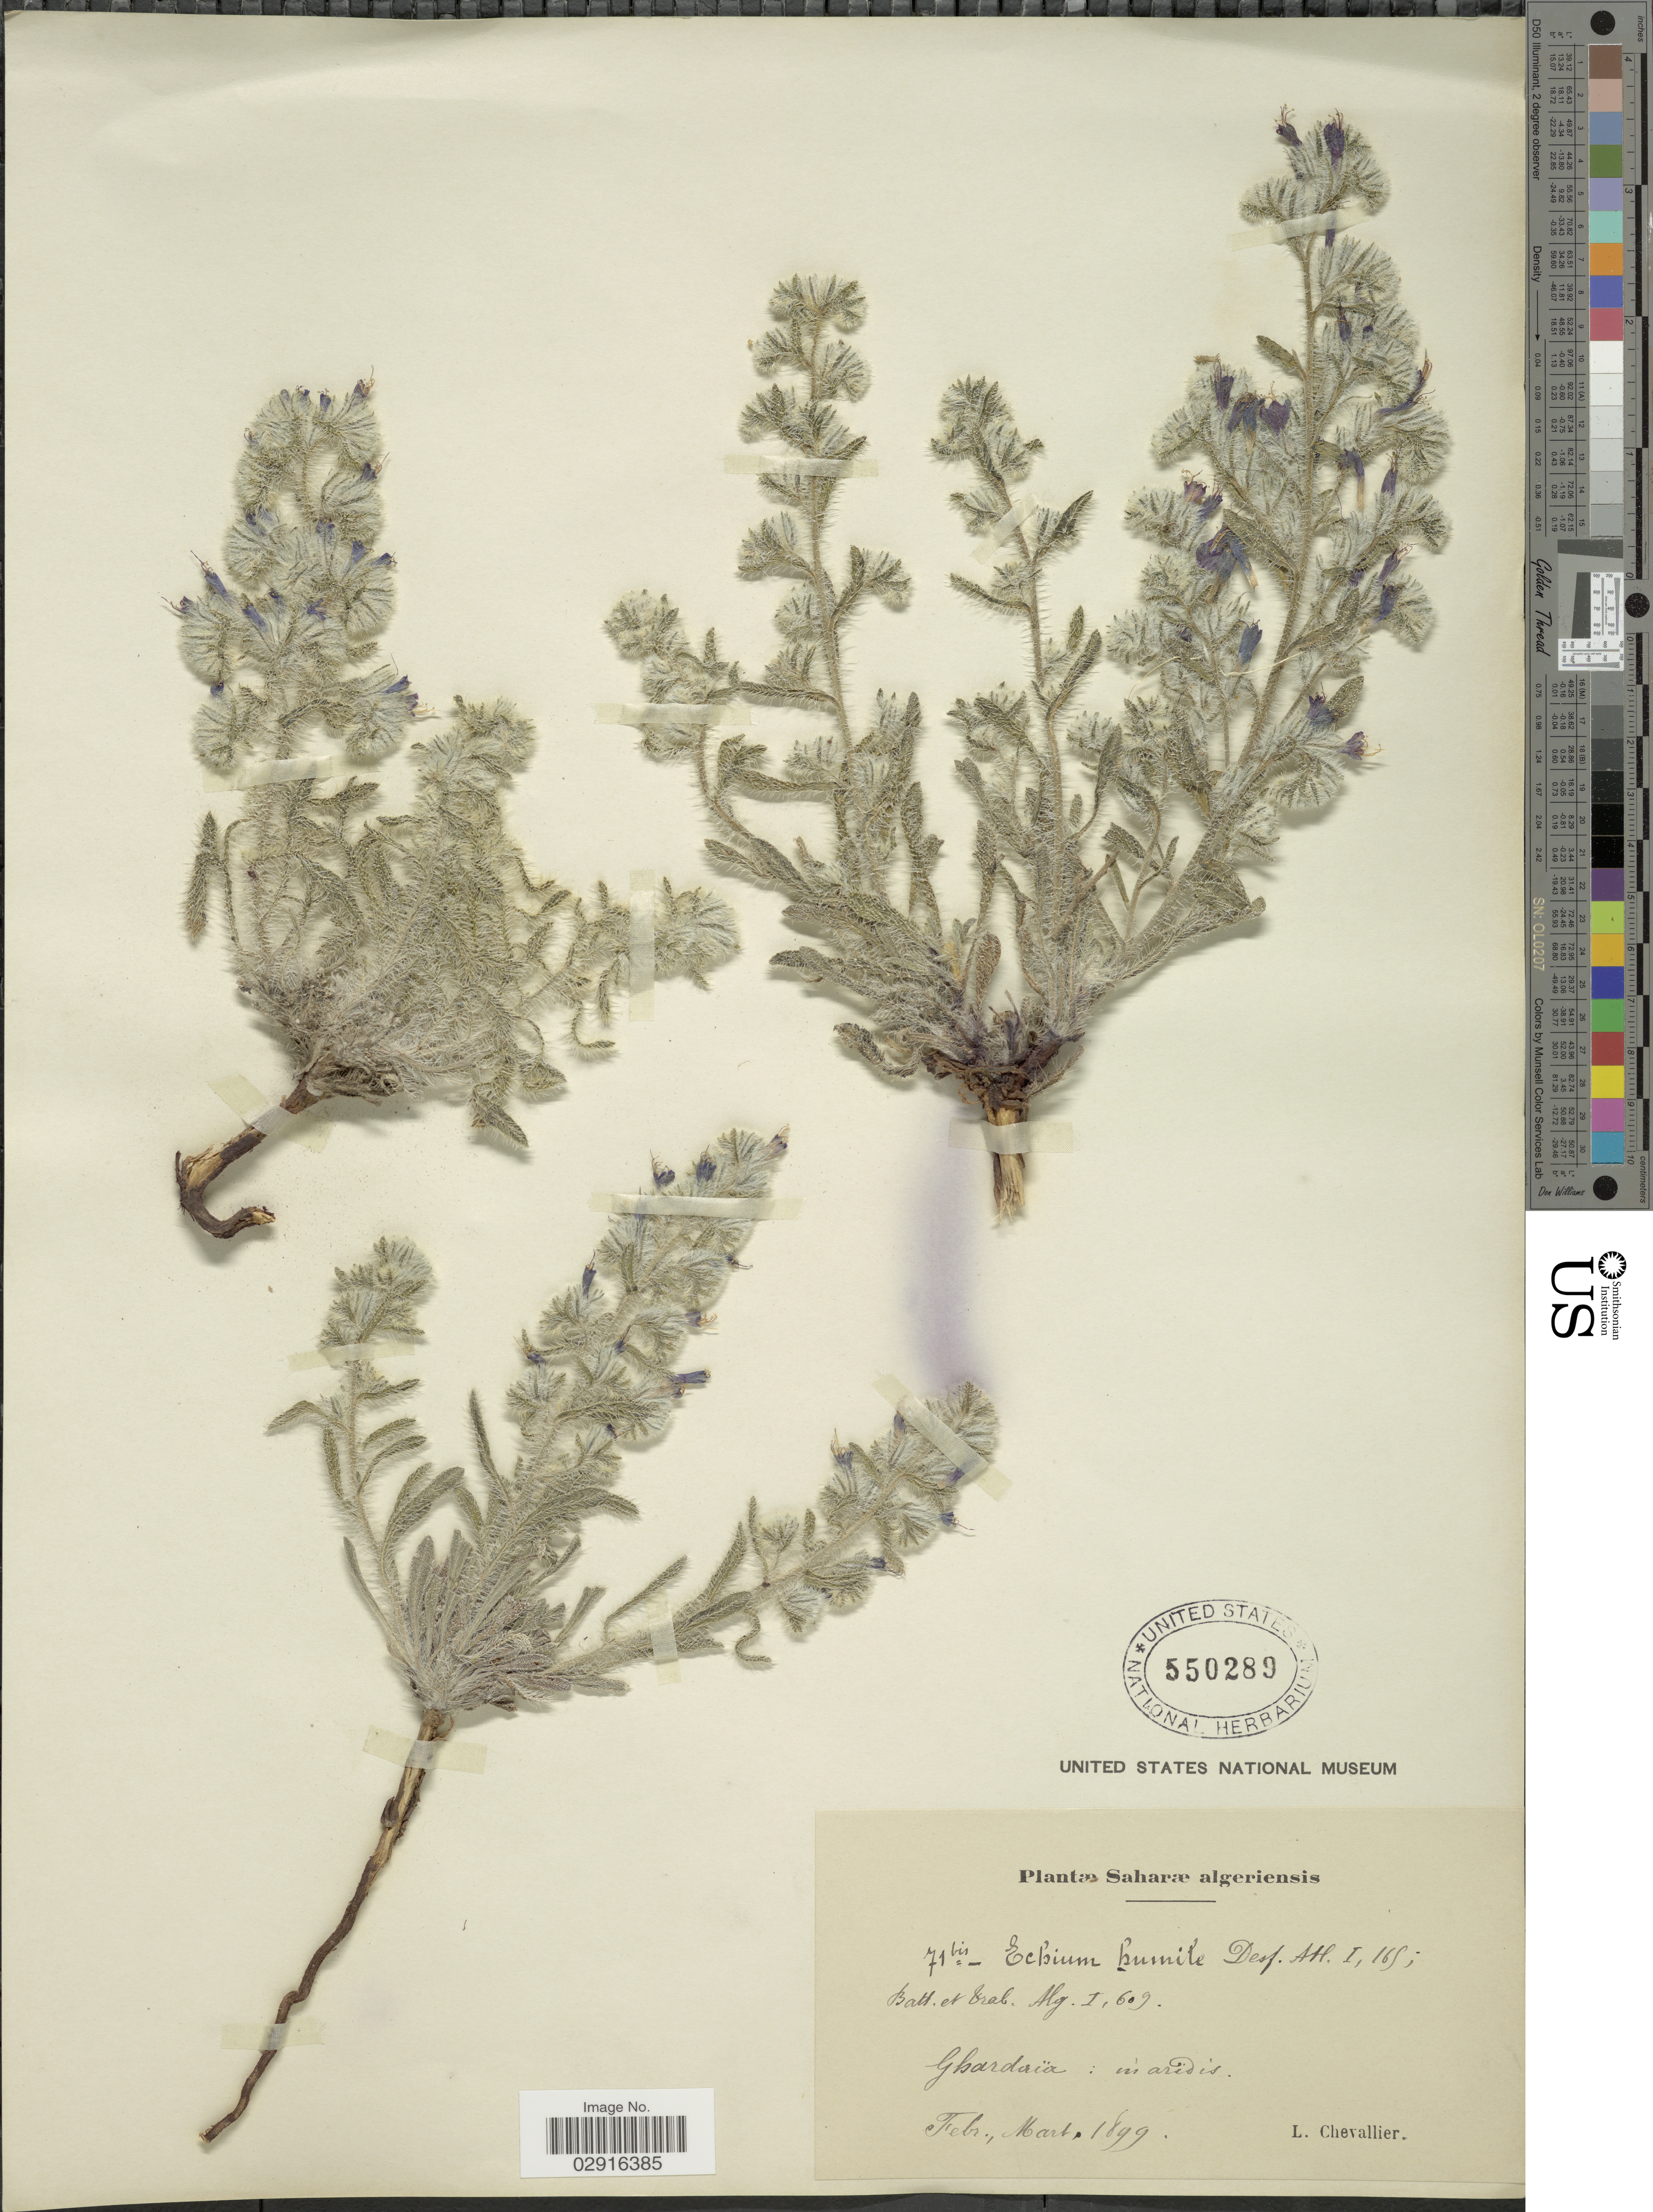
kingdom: Plantae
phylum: Tracheophyta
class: Magnoliopsida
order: Boraginales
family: Boraginaceae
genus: Echium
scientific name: Echium humile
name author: Desf.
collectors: L. Chevallier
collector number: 71bis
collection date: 1899-02/1899-03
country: Algeria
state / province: Ghardaïa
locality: Saharae algeriensis. Ghardaïa: in ardis.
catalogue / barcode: US 550289